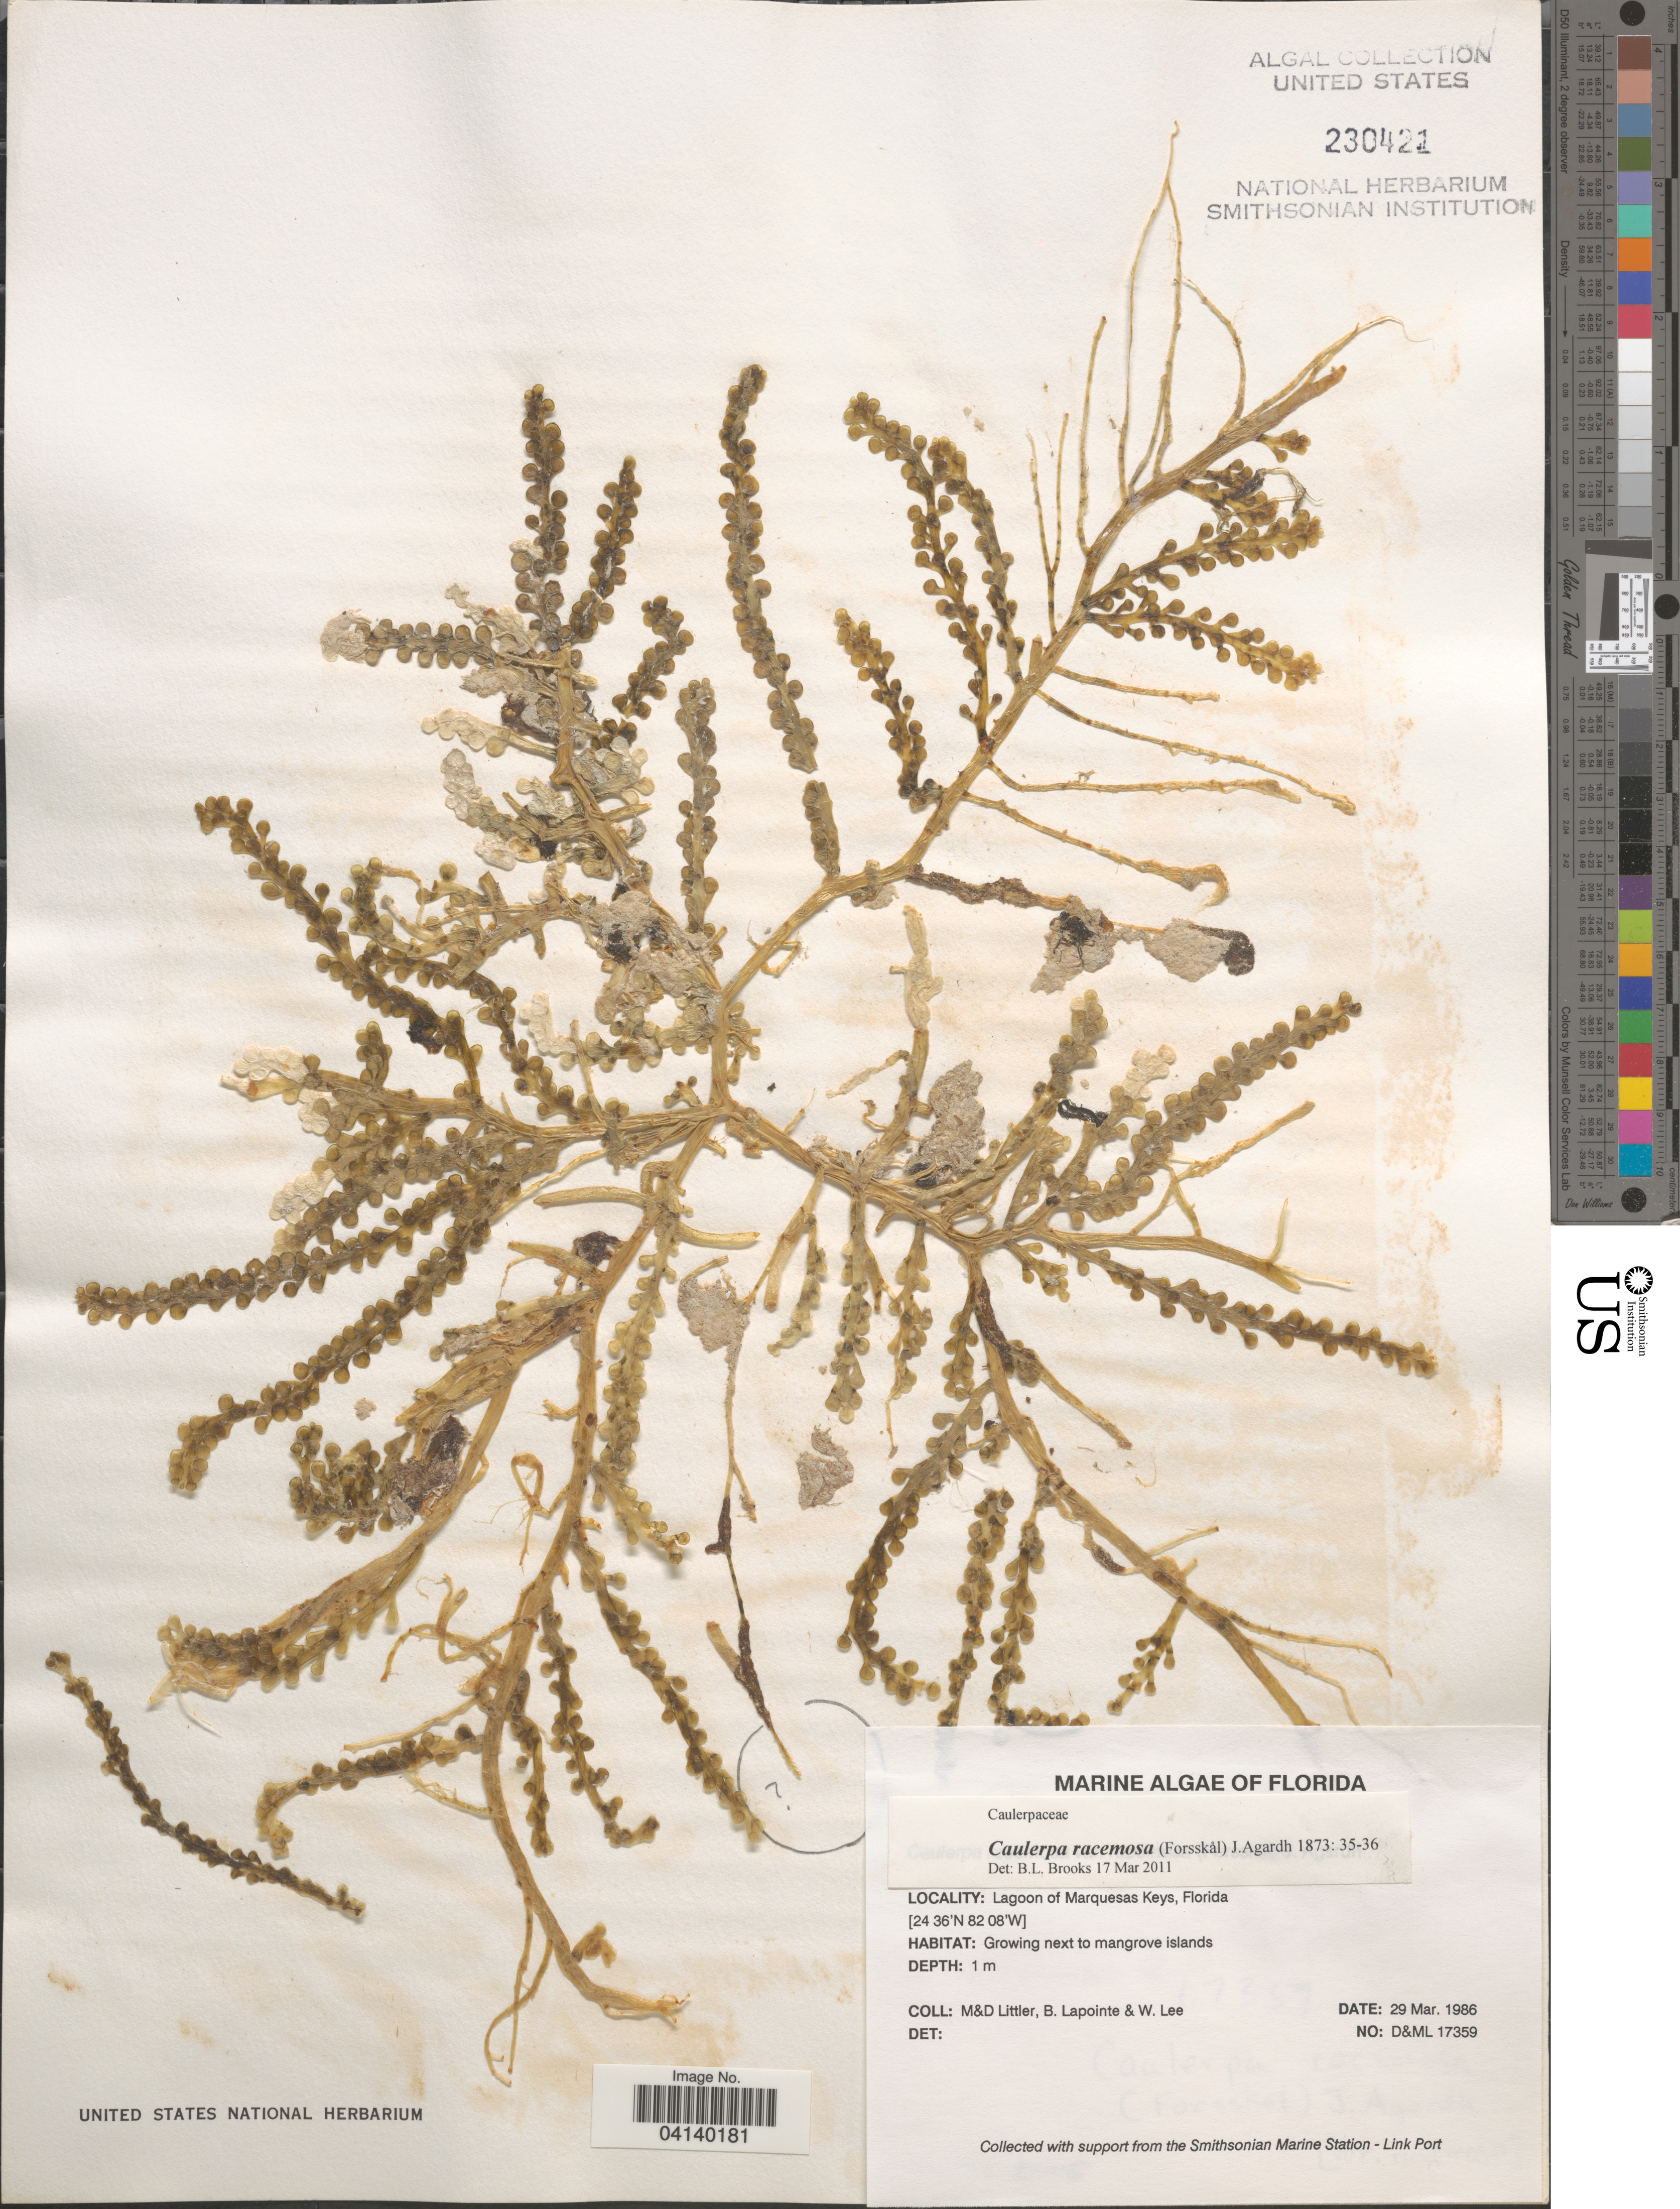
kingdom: Plantae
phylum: Chlorophyta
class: Ulvophyceae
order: Bryopsidales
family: Caulerpaceae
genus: Caulerpa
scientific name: Caulerpa racemosa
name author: (Forssk.) J. Agardh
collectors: M. Littler, D. S. Littler, B. Lapointe & W. Lee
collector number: D&ML17359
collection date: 1986-03-29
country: United States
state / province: Florida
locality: Lagoon of Marquesas Keys.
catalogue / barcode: US 230421